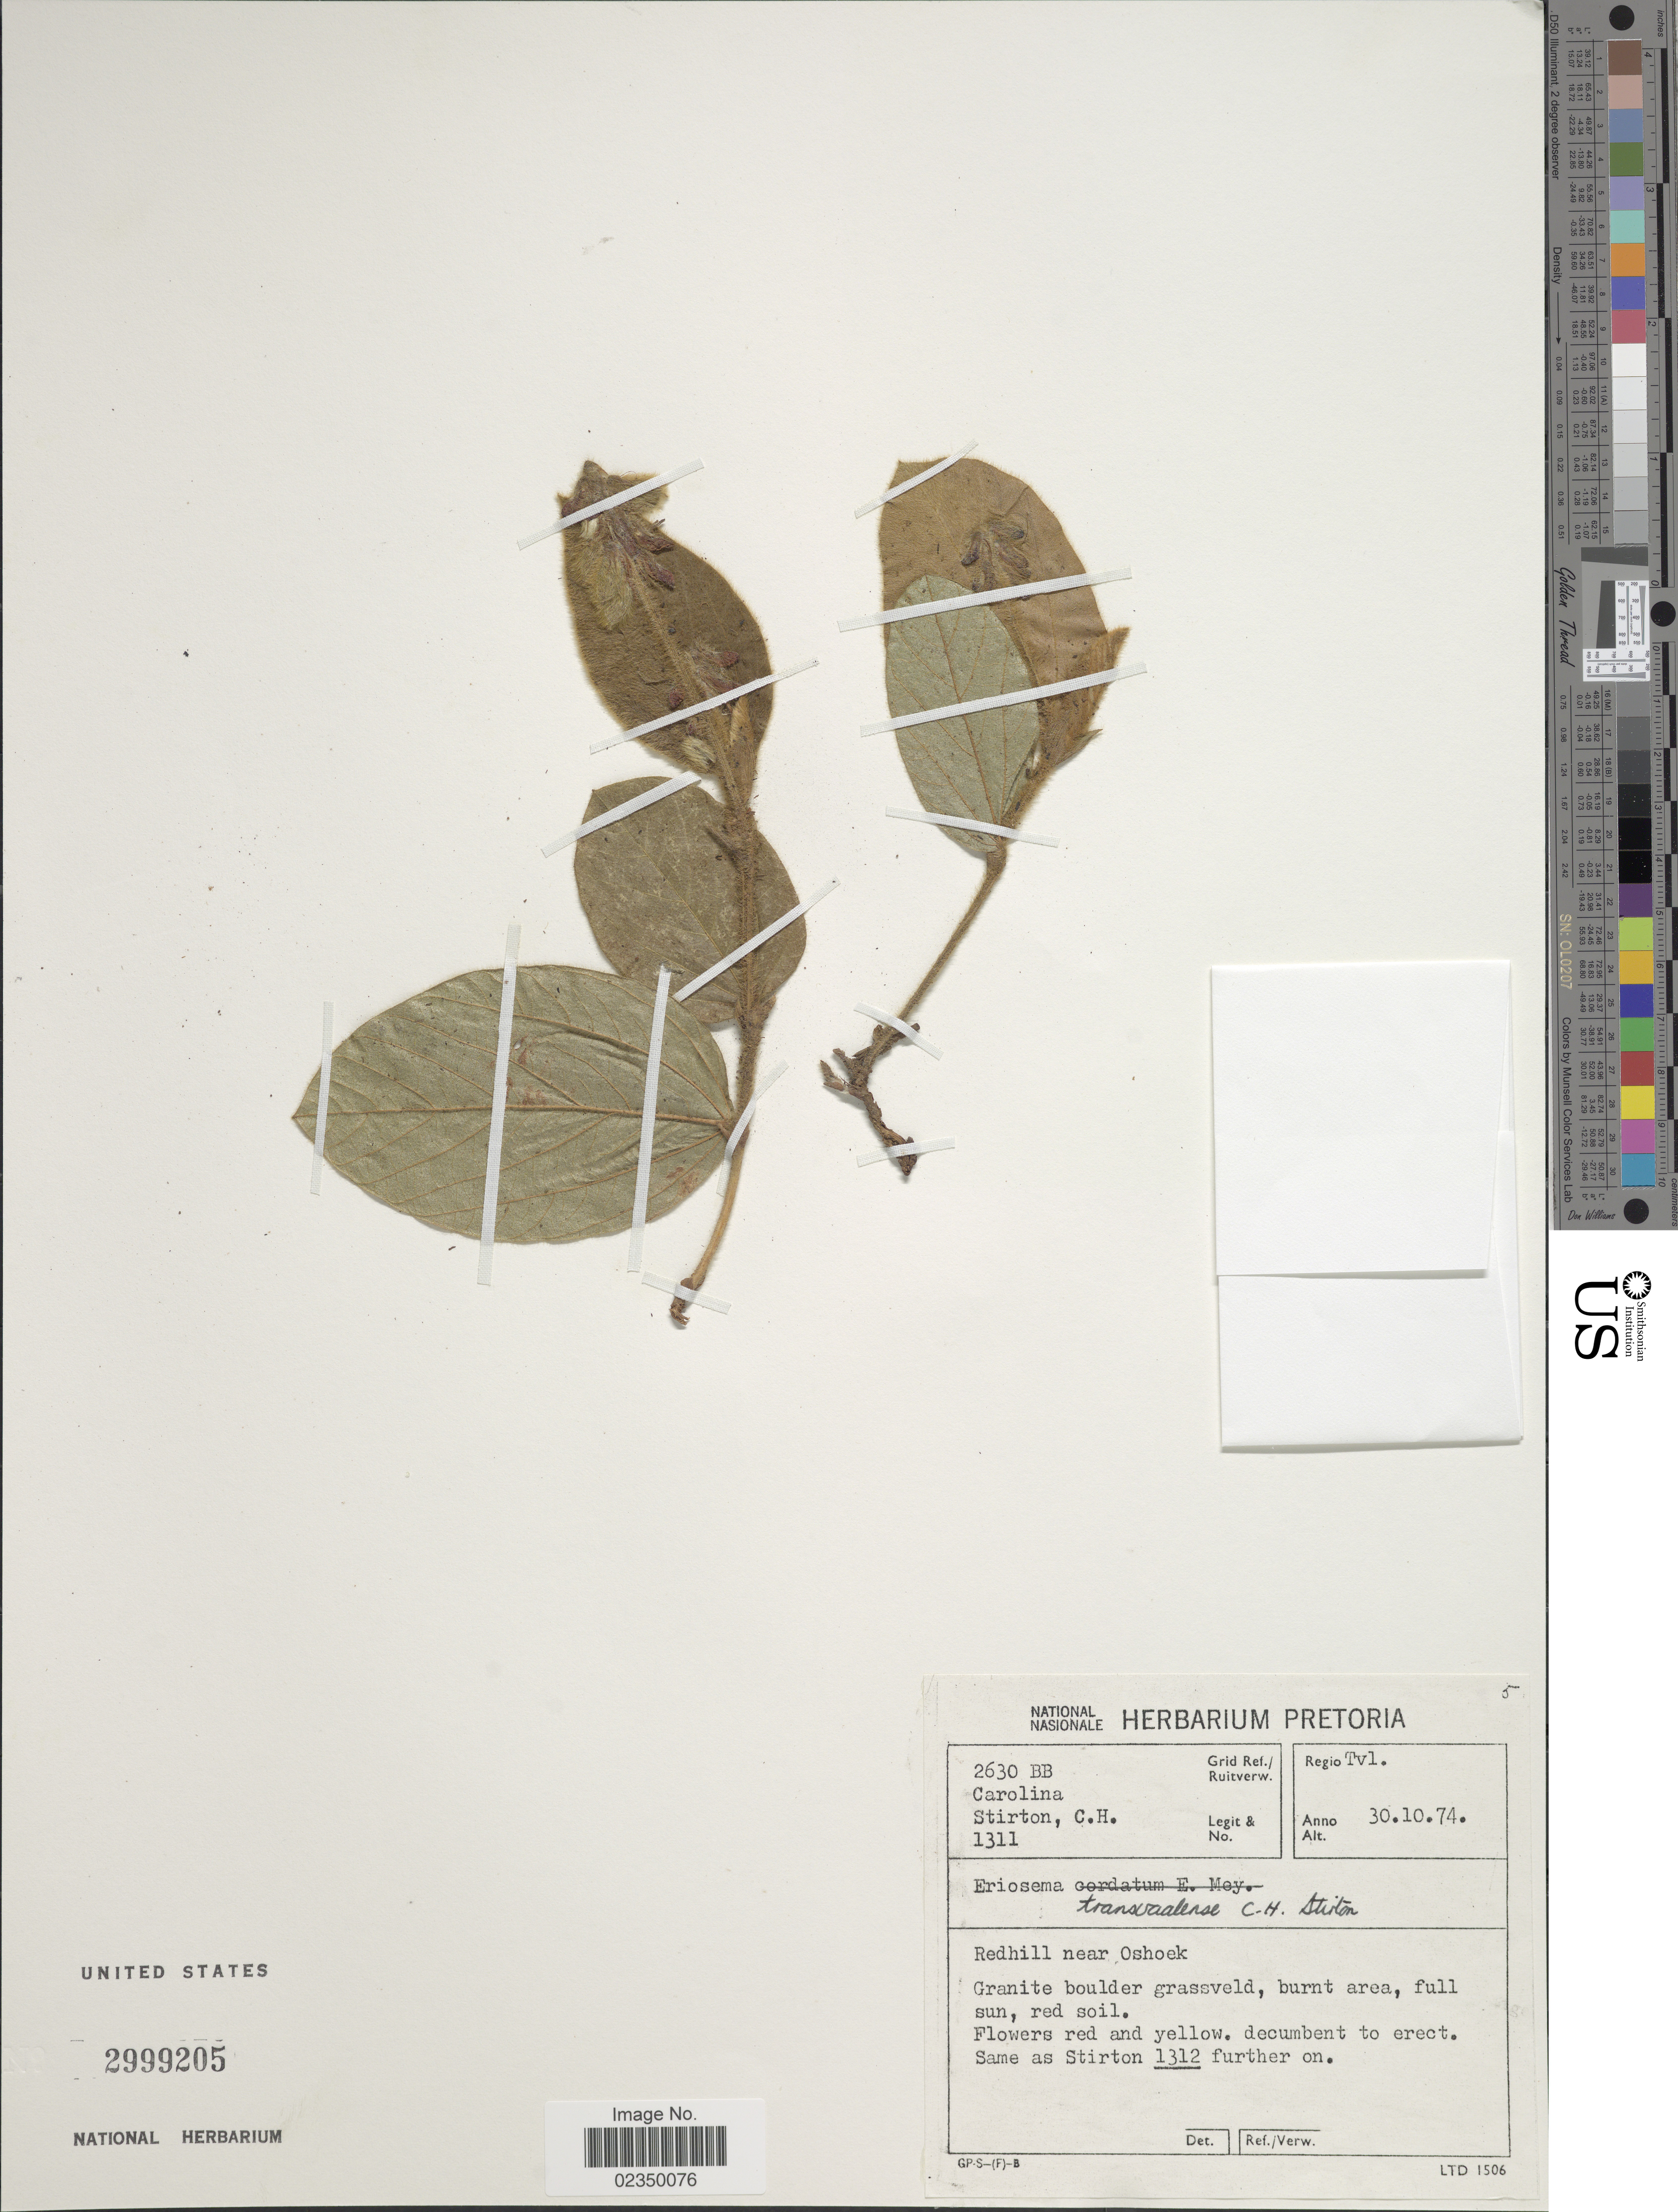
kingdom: Plantae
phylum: Tracheophyta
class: Magnoliopsida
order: Fabales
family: Fabaceae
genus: Eriosema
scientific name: Eriosema transvaalense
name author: C.H. Stirt.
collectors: C. H. Stirton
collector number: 1311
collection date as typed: Transcribed d/m/y: 30/10/74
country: South Africa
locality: Regio Tvl. redhill near Oshoek.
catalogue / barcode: US 2999205